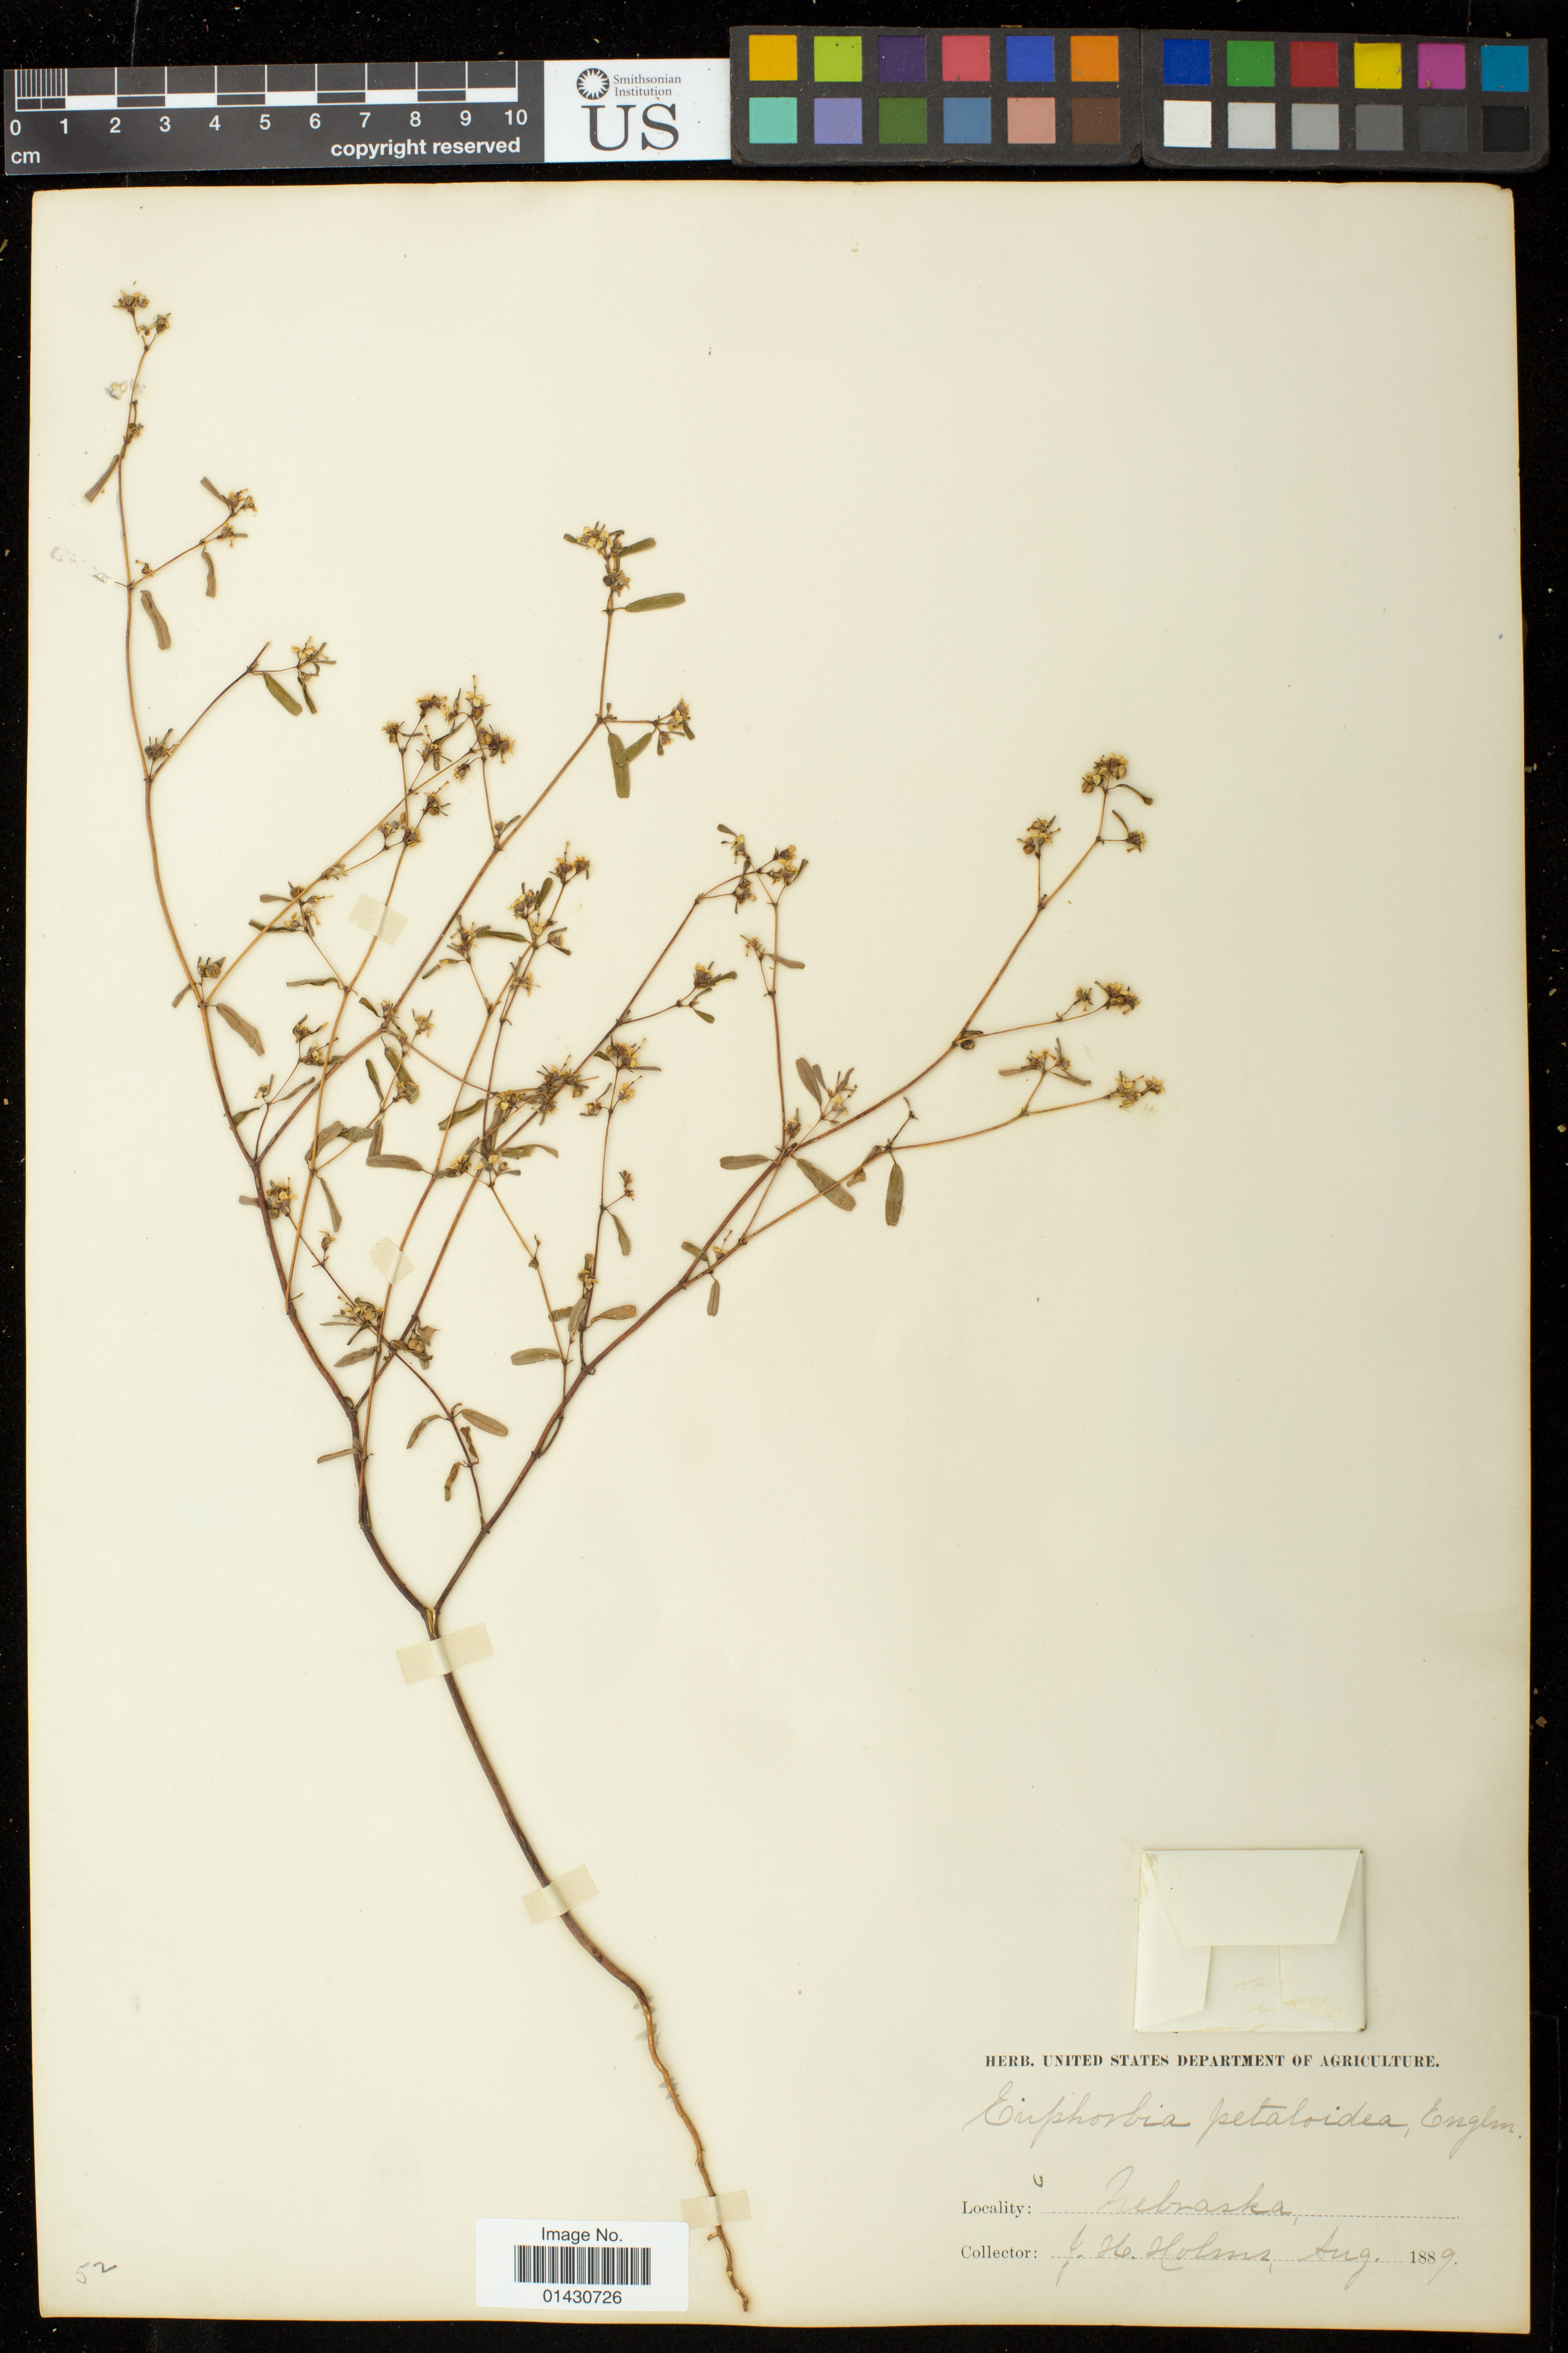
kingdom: Plantae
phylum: Tracheophyta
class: Magnoliopsida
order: Malpighiales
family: Euphorbiaceae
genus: Euphorbia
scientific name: Euphorbia missurica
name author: Raf.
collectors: J. H. Holms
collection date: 1889-08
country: United States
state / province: Nebraska